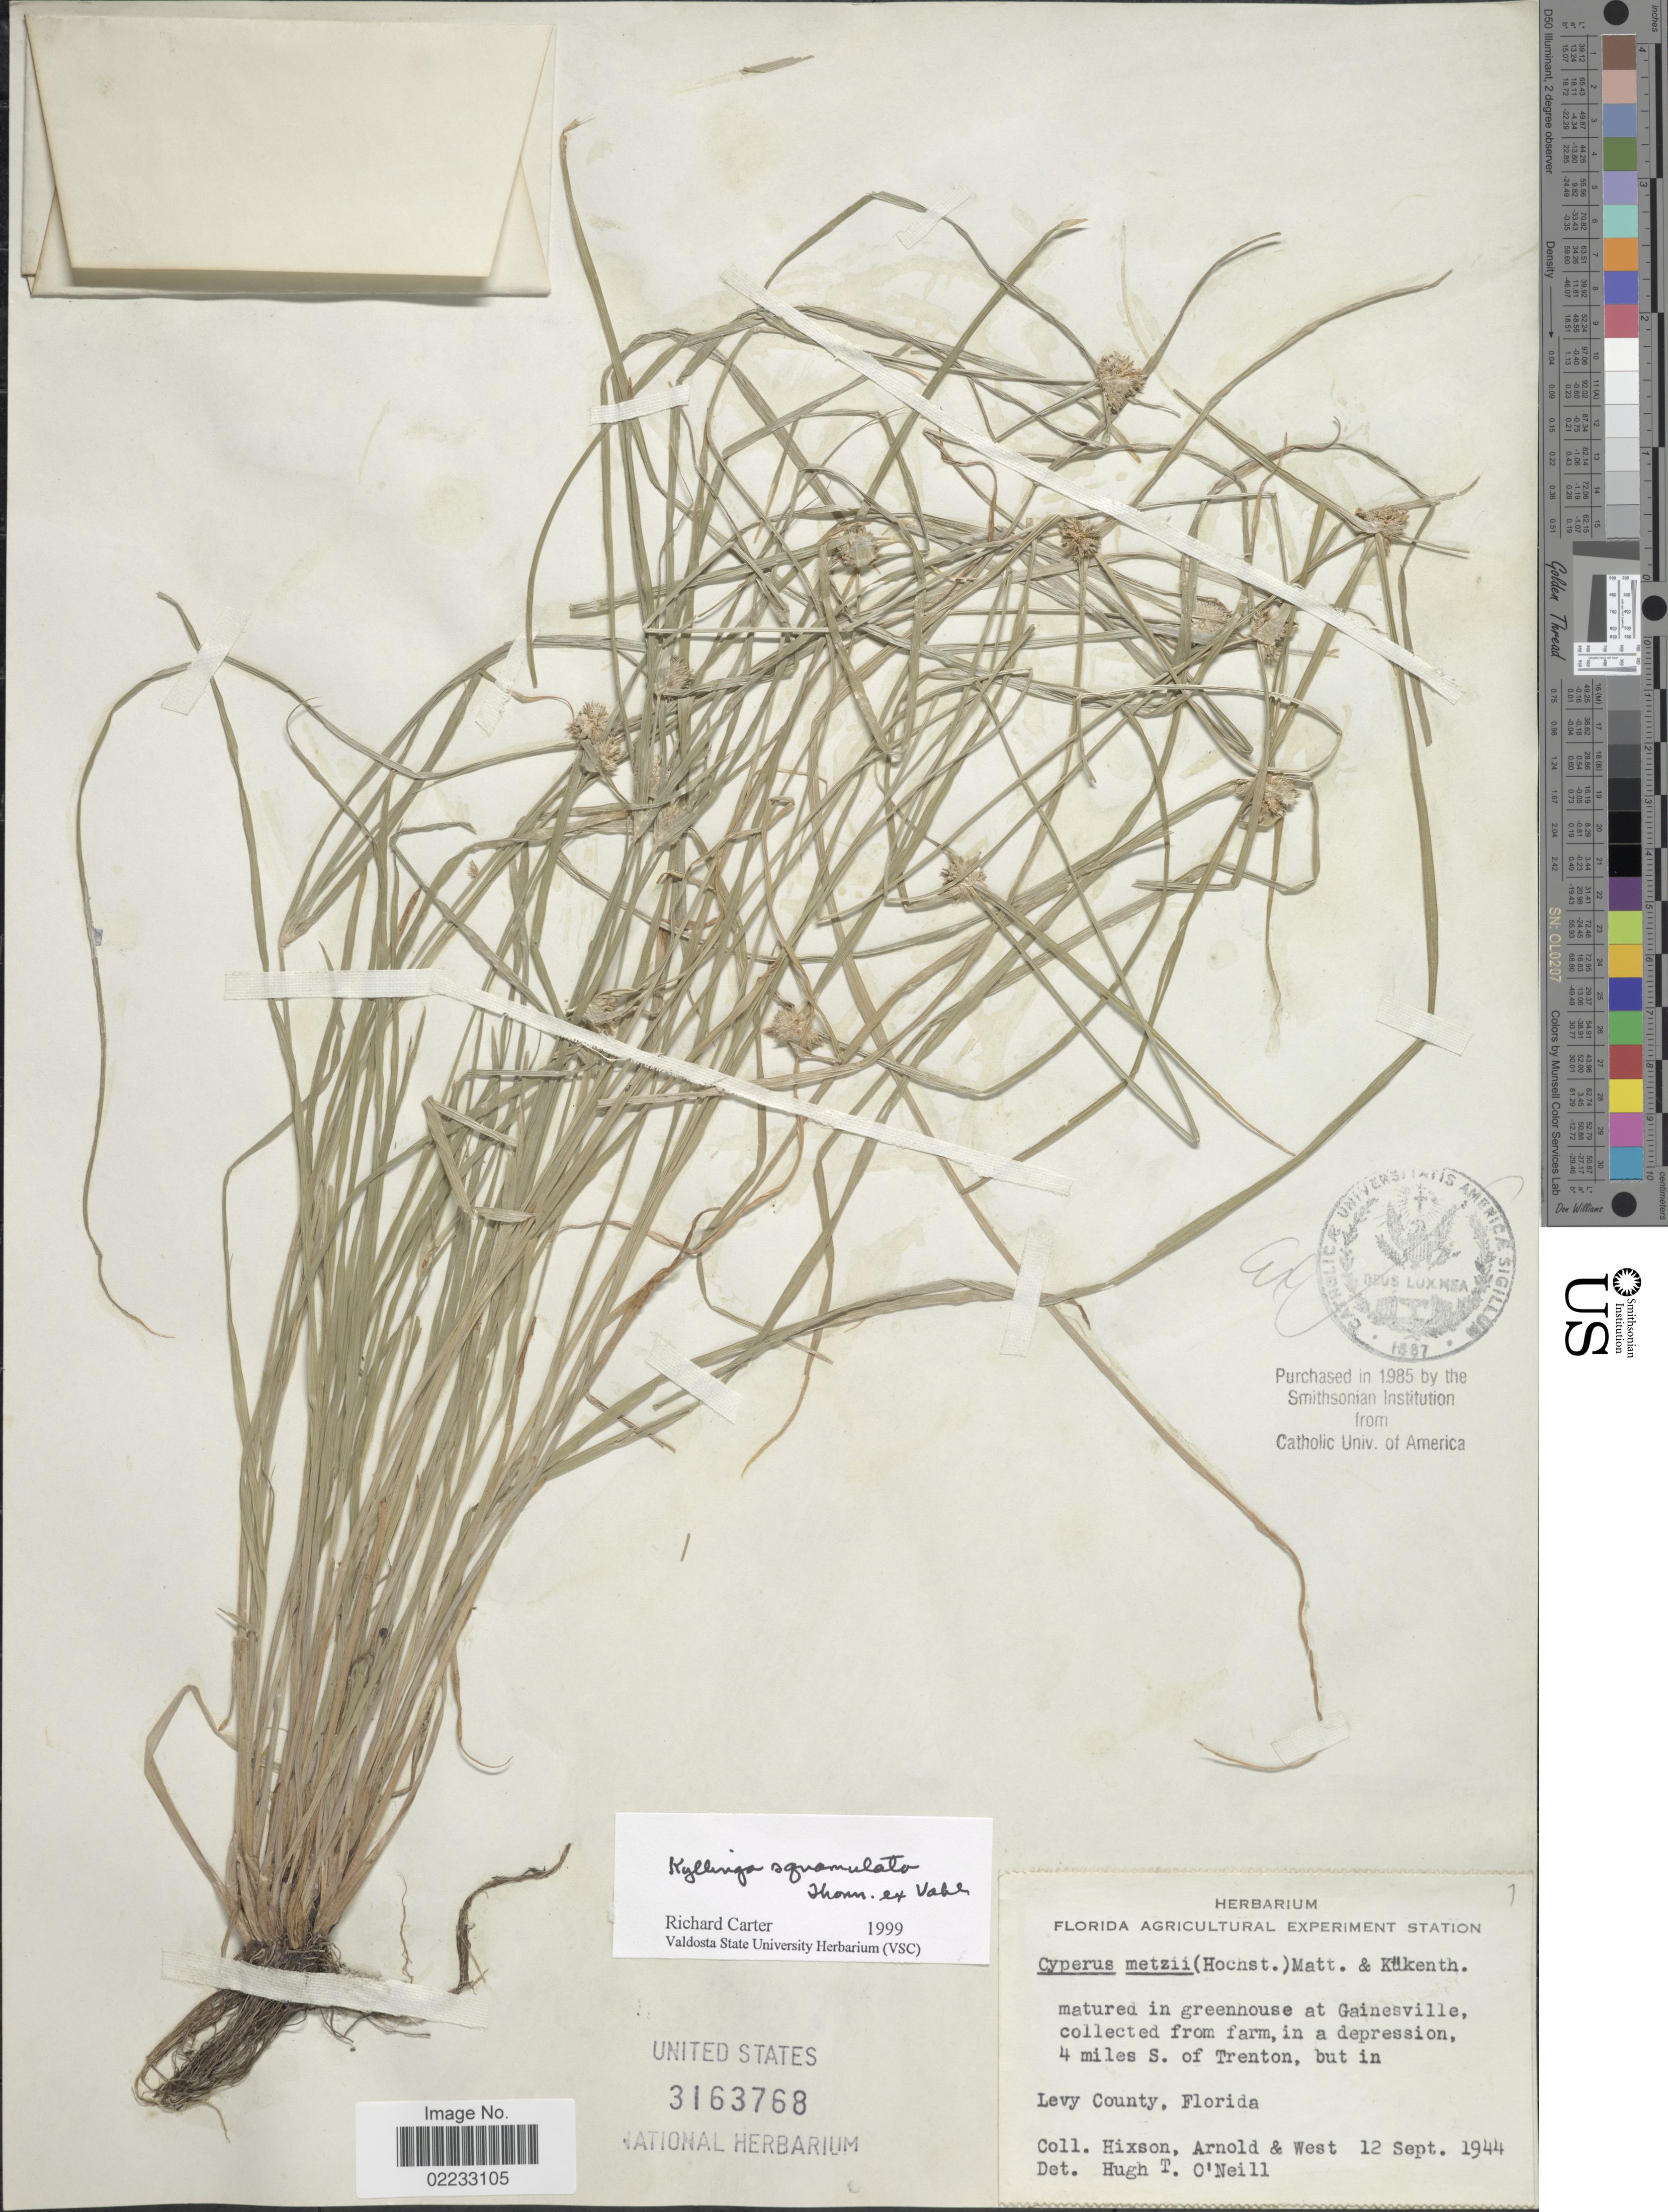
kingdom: Plantae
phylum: Tracheophyta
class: Liliopsida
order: Poales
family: Cyperaceae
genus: Cyperus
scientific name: Cyperus metzii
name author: (Hochst. ex Steud.) Mattf. & Kük.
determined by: Strong, M. T., (US), Smithsonian Institution - National Museum of Natural History (UNITED STATES)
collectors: Hixson, -. Arnold & -. West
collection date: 1944-09-12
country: United States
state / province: Florida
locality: Levy County, in greenhouse at gainesville, 4 miles S. of Trenton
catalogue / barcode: US 3163768